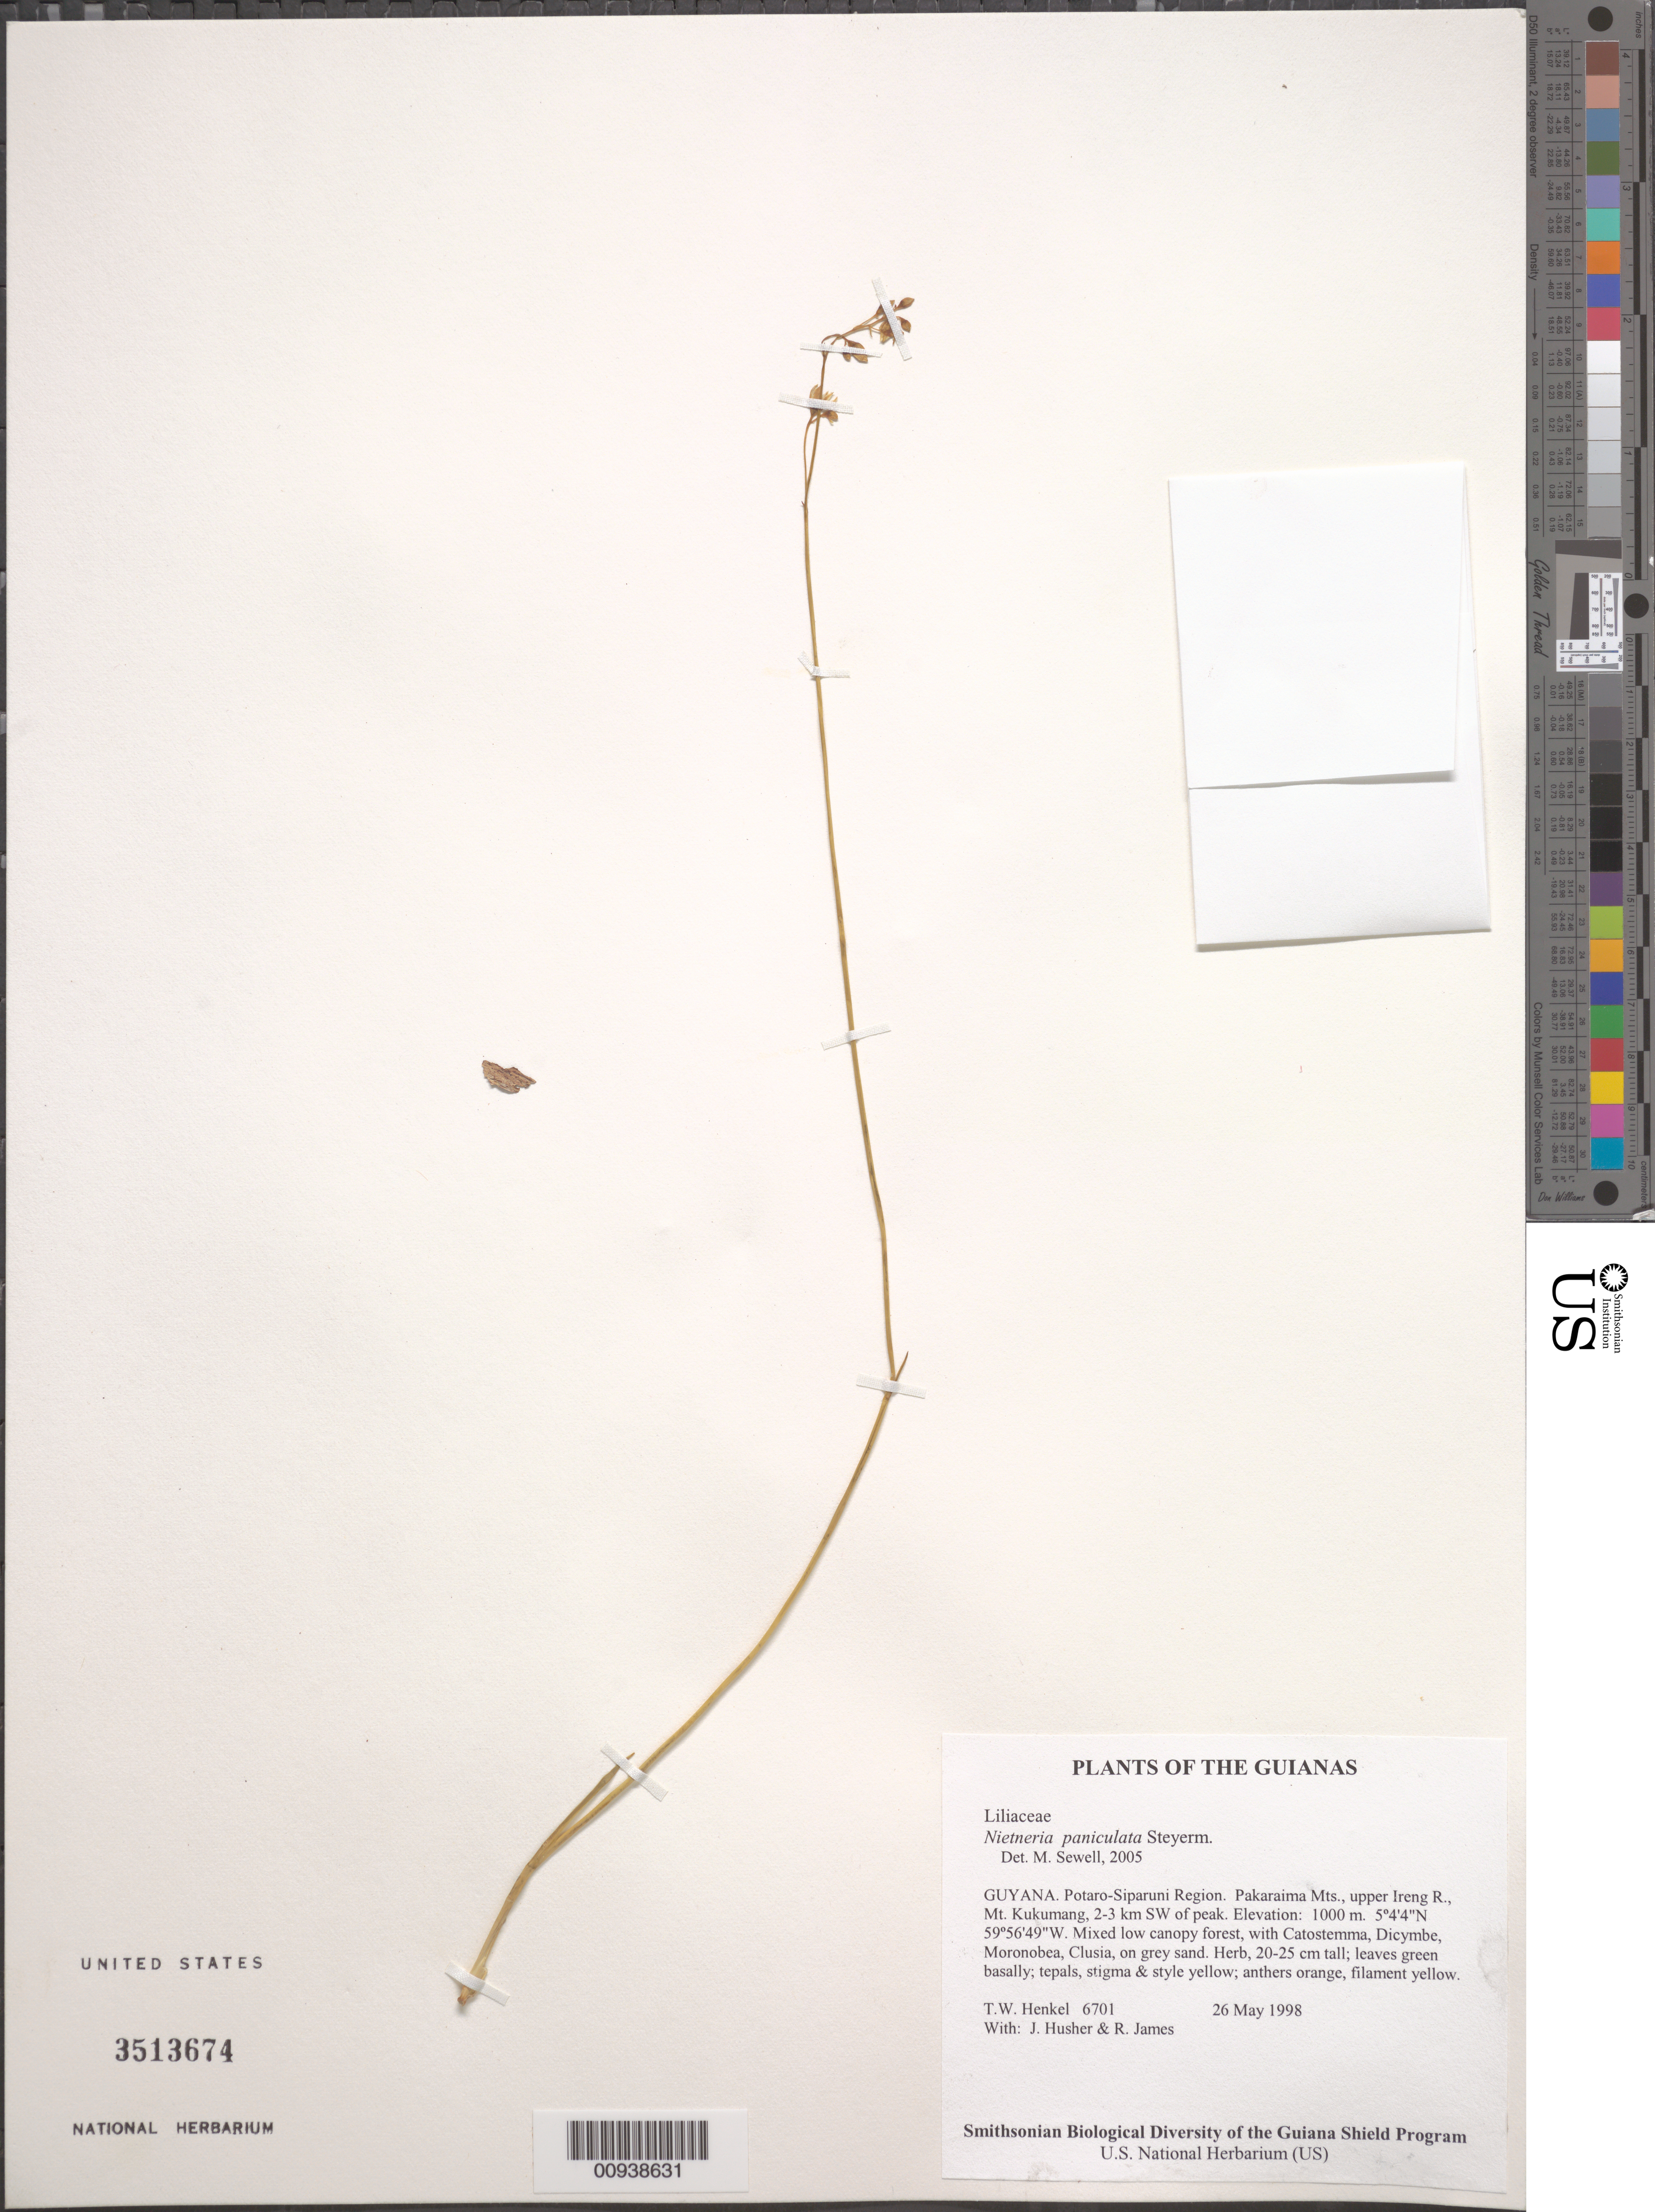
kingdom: Plantae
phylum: Tracheophyta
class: Liliopsida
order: Dioscoreales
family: Nartheciaceae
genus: Nietneria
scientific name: Nietneria paniculata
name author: Steyerm.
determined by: Sewell, M.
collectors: T. Henkel, J. Husher & R. James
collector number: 6701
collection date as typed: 26 May 1998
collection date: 1998-05-26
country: Guyana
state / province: Potaro-Siparuni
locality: Pakaraima Mts., upper Ireng R., Mt. Kukumang, 2-3 km SW of peak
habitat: Mixed low canopy forest, with Catostemma, Dicymbe, Moronobea, Clusia, on grey sand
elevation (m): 1000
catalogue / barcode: US 3513674